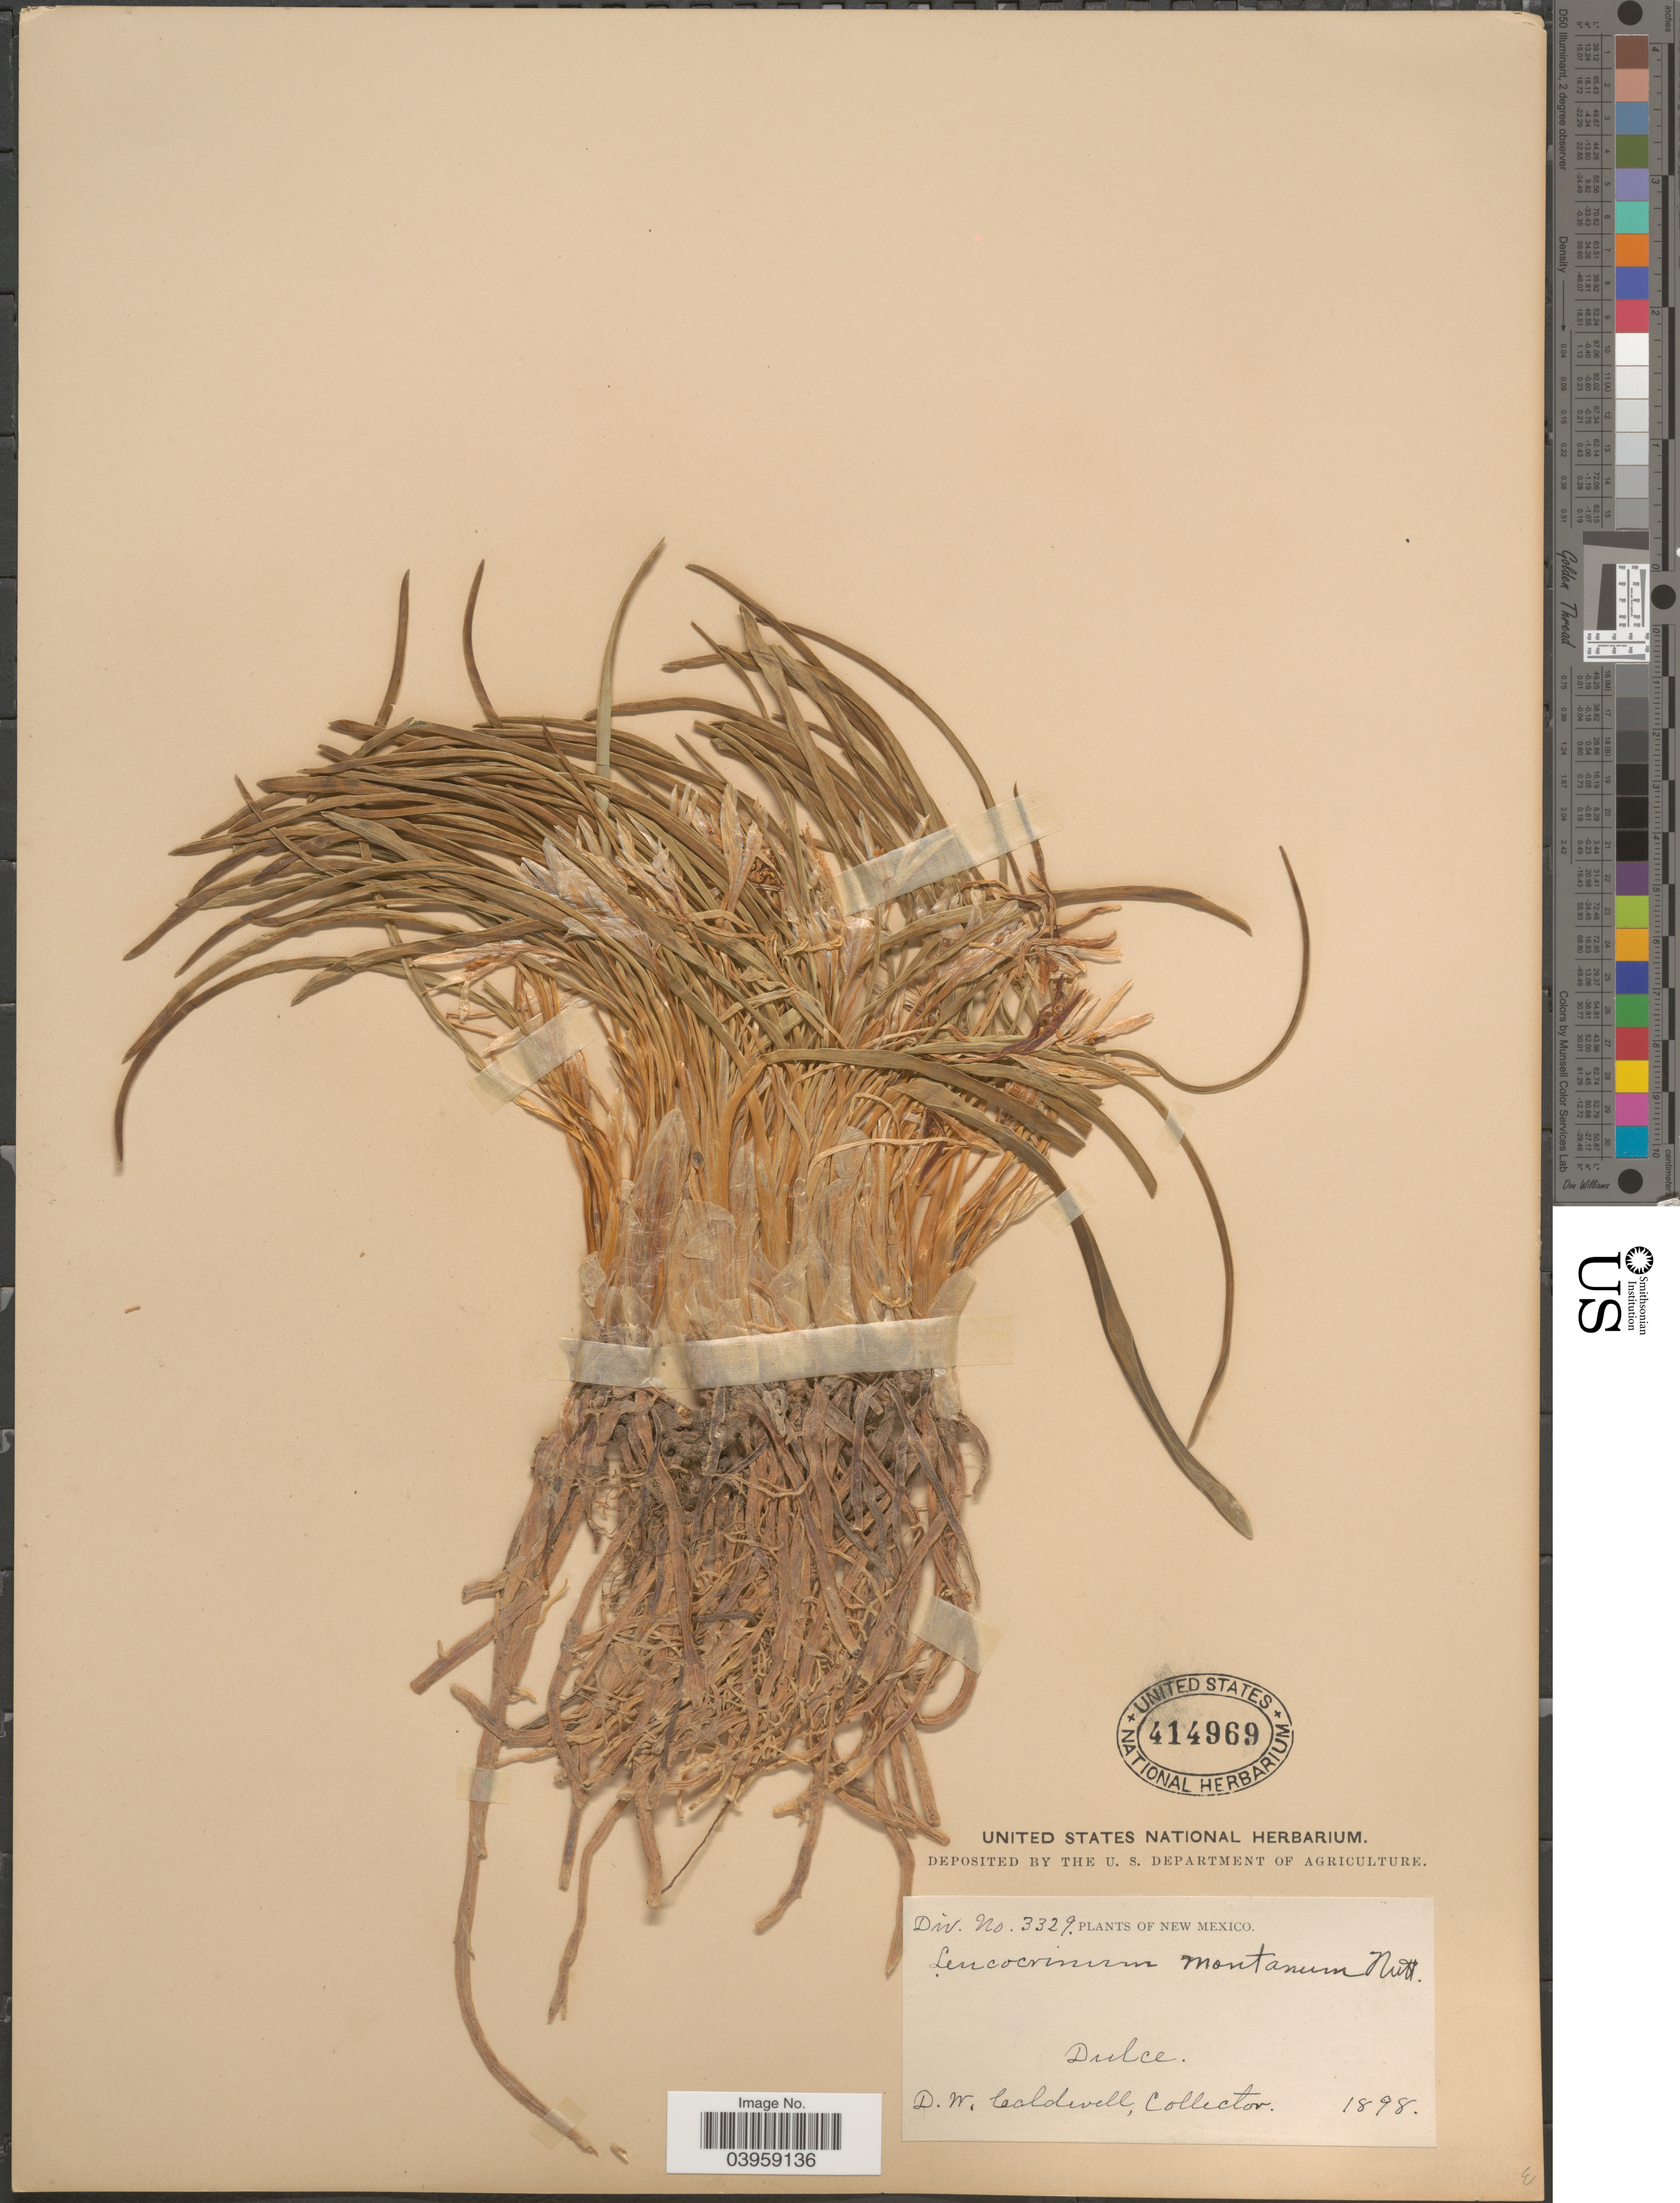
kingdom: Plantae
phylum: Tracheophyta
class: Liliopsida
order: Asparagales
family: Asparagaceae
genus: Leucocrinum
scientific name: Leucocrinum montanum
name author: Nutt.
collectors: D. Caldwell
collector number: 3329 ?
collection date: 1898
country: United States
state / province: New Mexico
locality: Dulce.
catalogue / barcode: US 414969